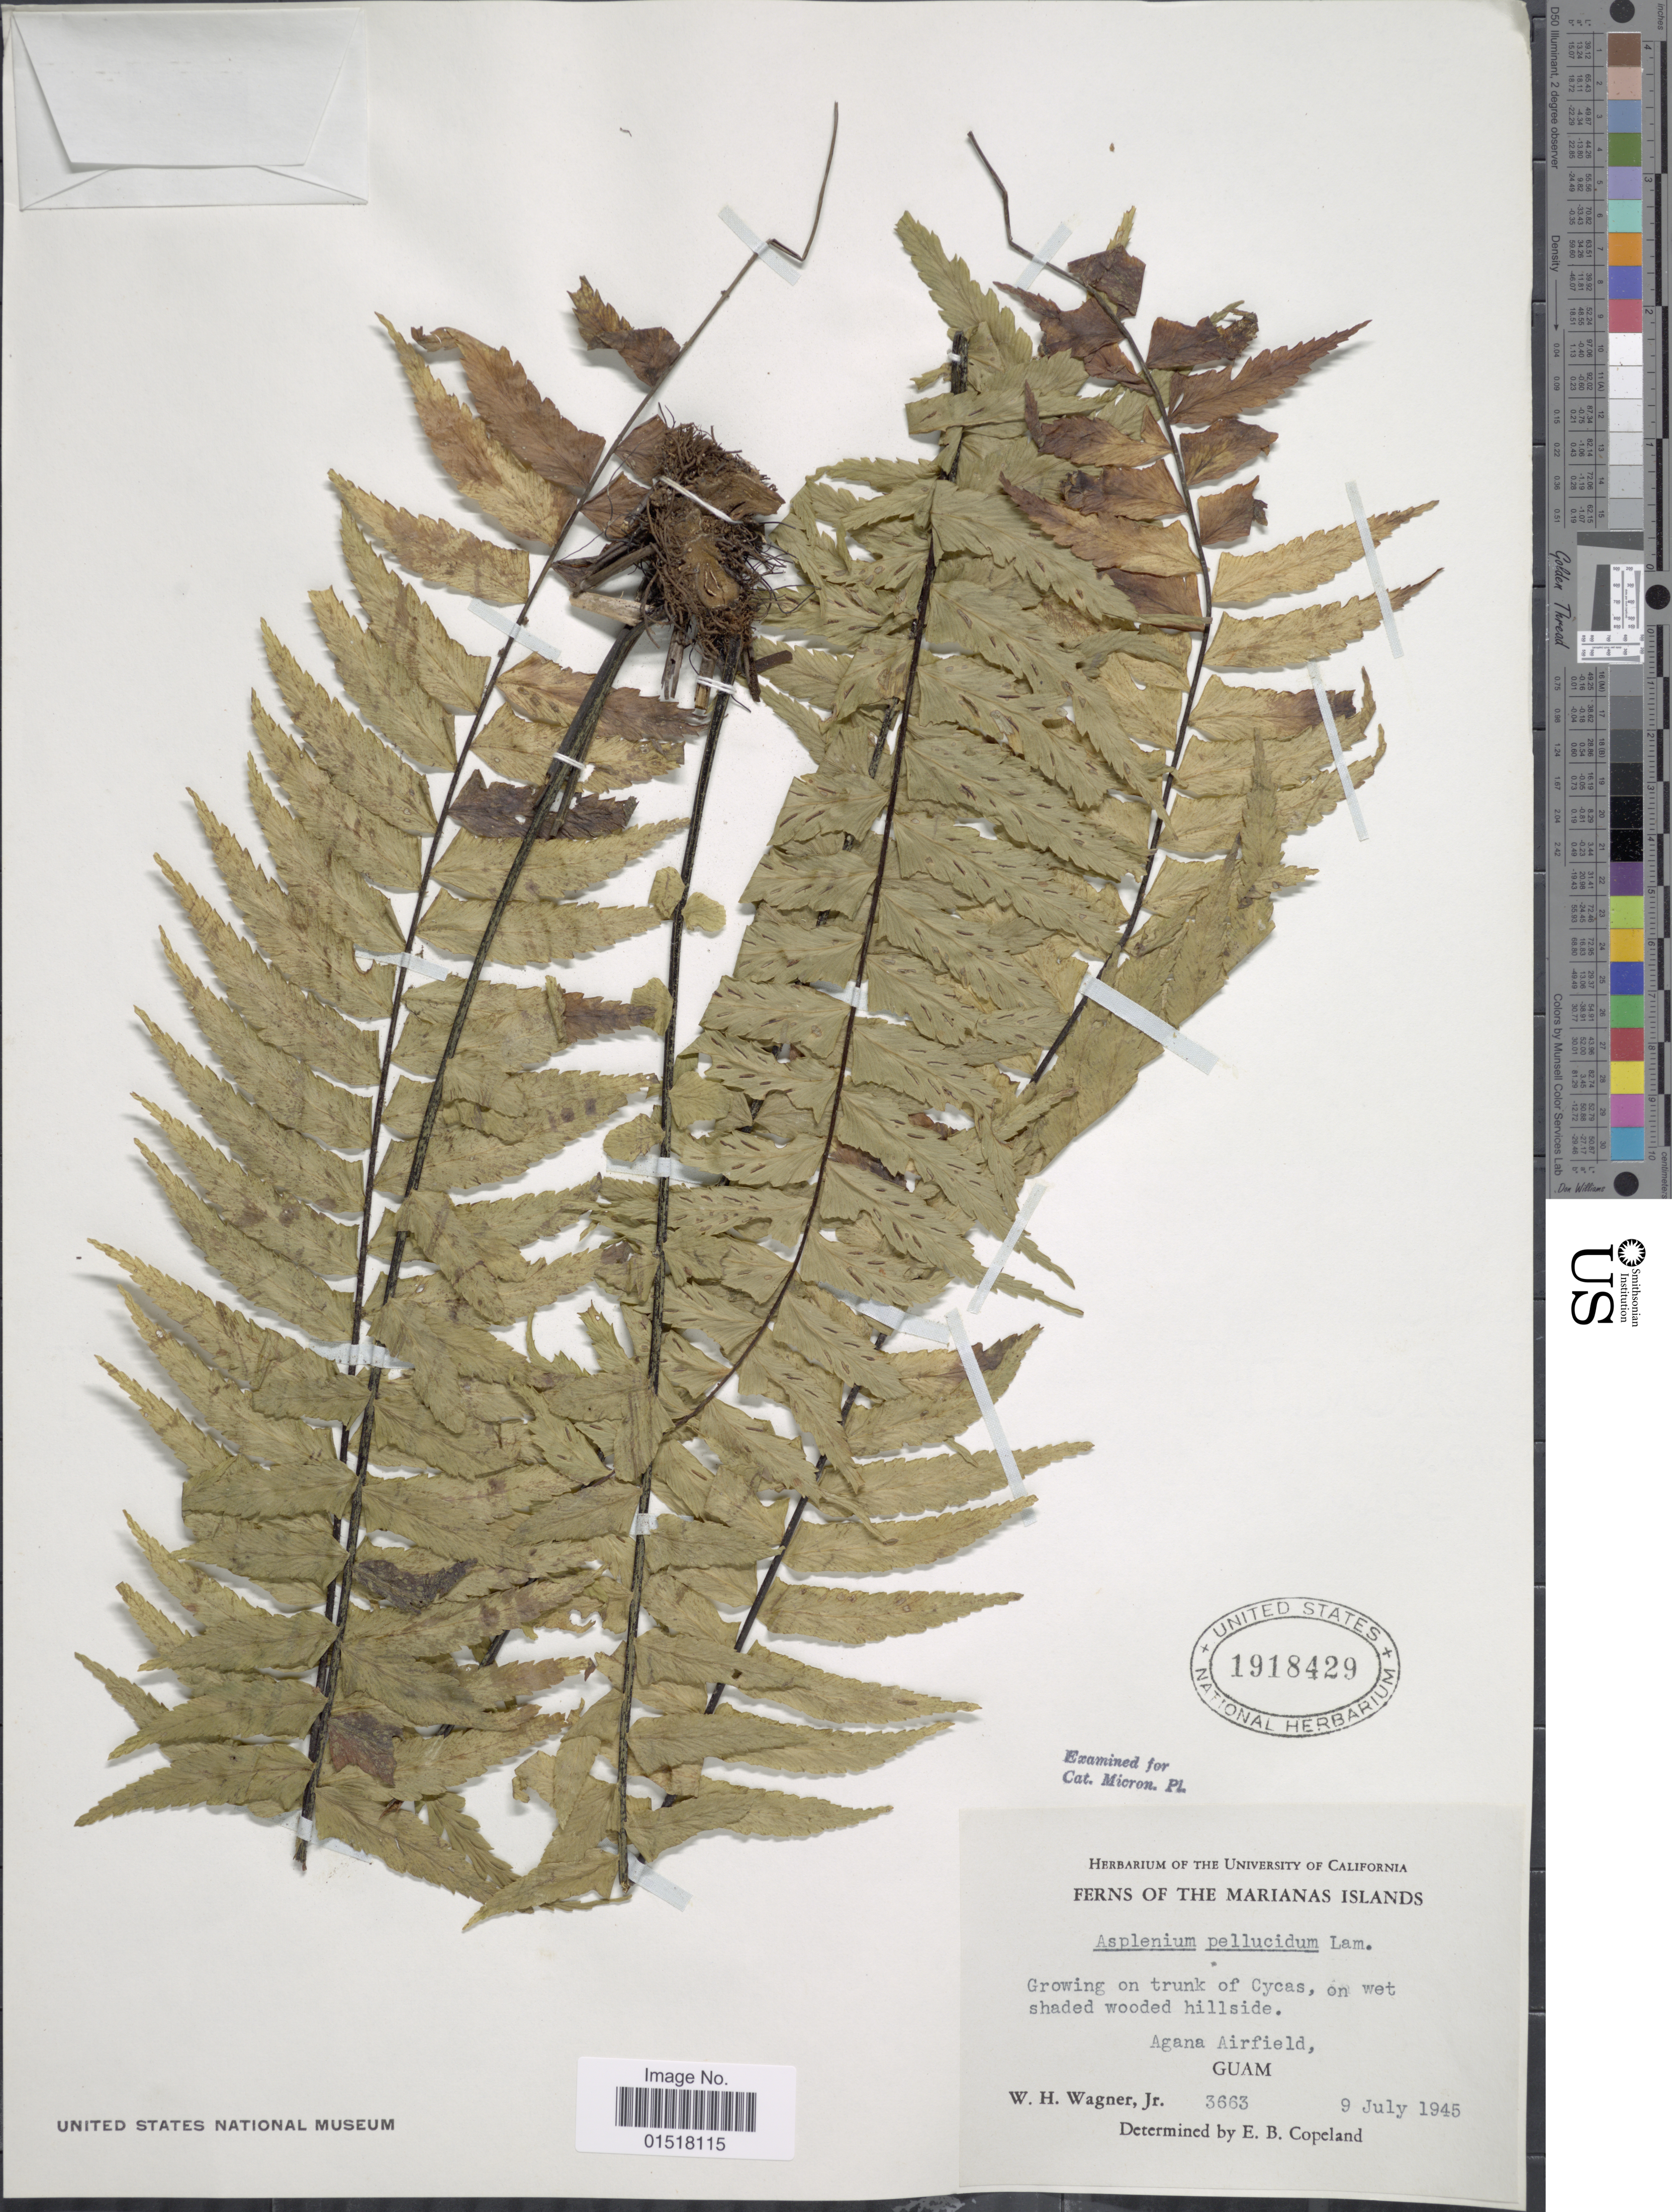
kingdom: Plantae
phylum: Tracheophyta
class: Polypodiopsida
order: Polypodiales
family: Aspleniaceae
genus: Asplenium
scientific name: Asplenium pellucidum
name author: Lam.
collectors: W. H. Wagner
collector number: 3663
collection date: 1945-07-09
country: Guam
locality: Ferns of the Marianas Islands. Growing on trunk of Cycas, on wet shaded wooded hillside. Agana Airfield.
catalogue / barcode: US 1918429